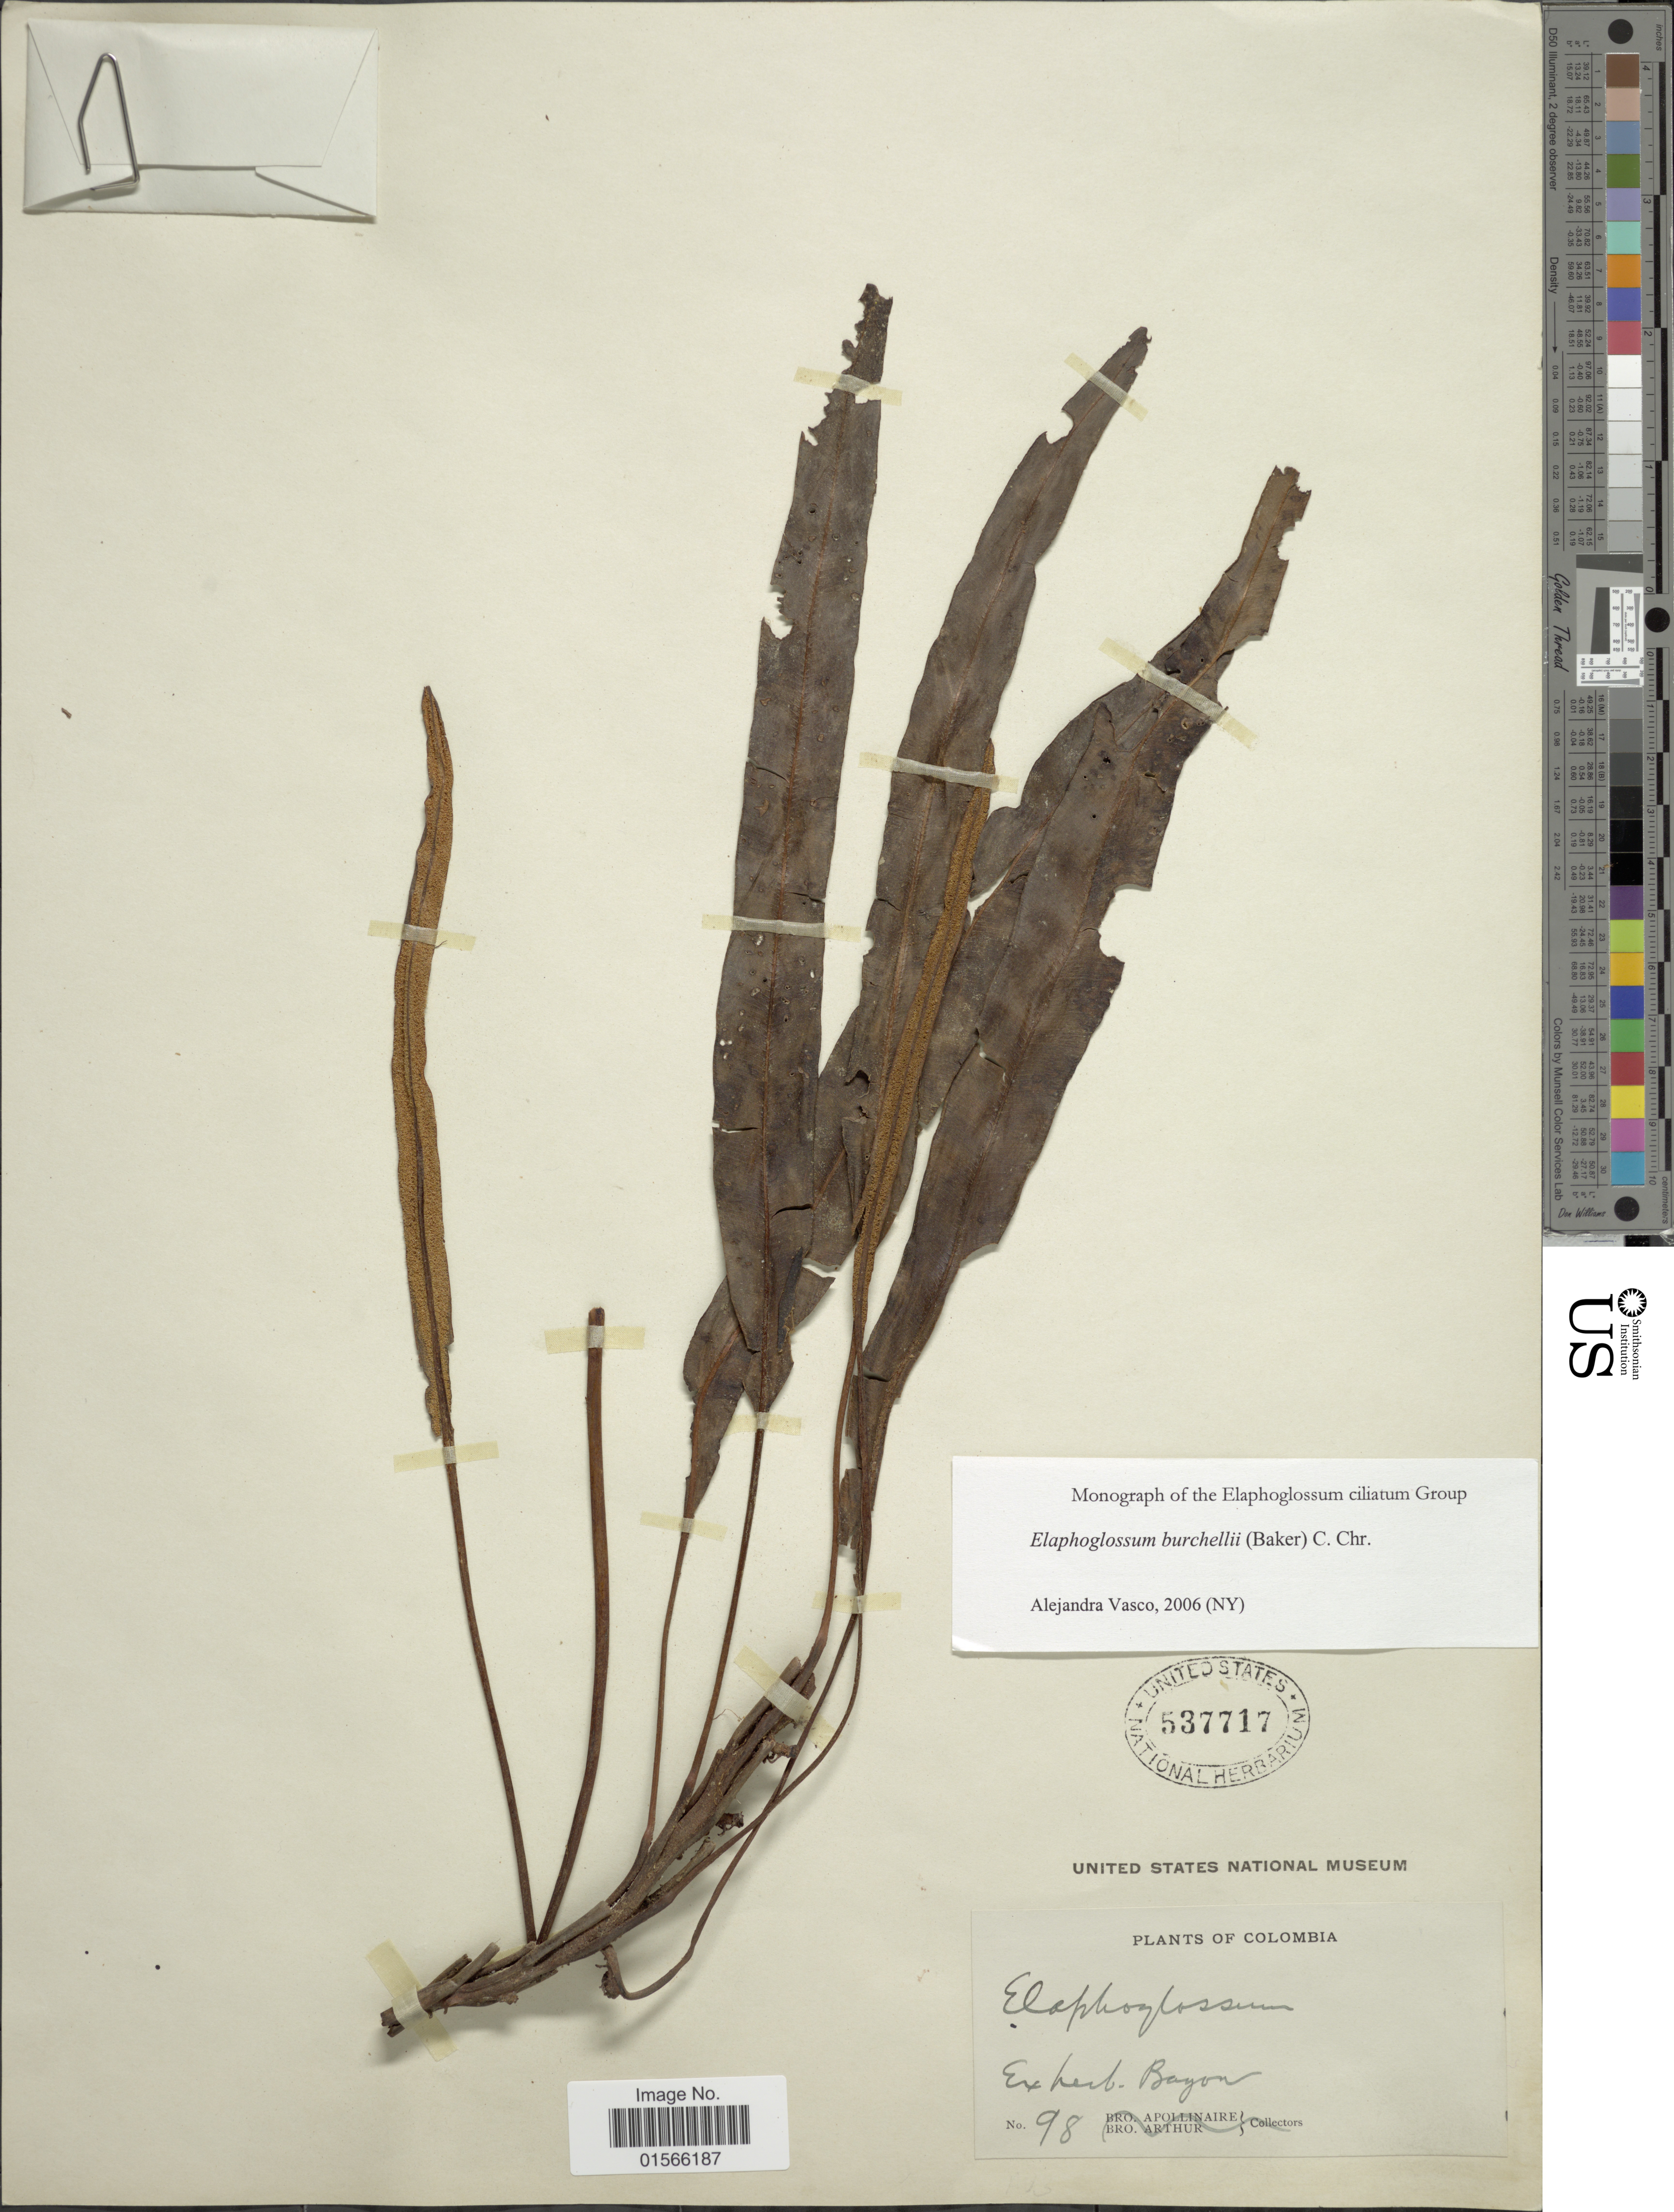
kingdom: Plantae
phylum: Tracheophyta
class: Polypodiopsida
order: Polypodiales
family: Dryopteridaceae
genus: Elaphoglossum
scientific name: Elaphoglossum burchellii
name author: (Baker) C. Chr.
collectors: E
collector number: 98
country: Colombia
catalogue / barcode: US 537717